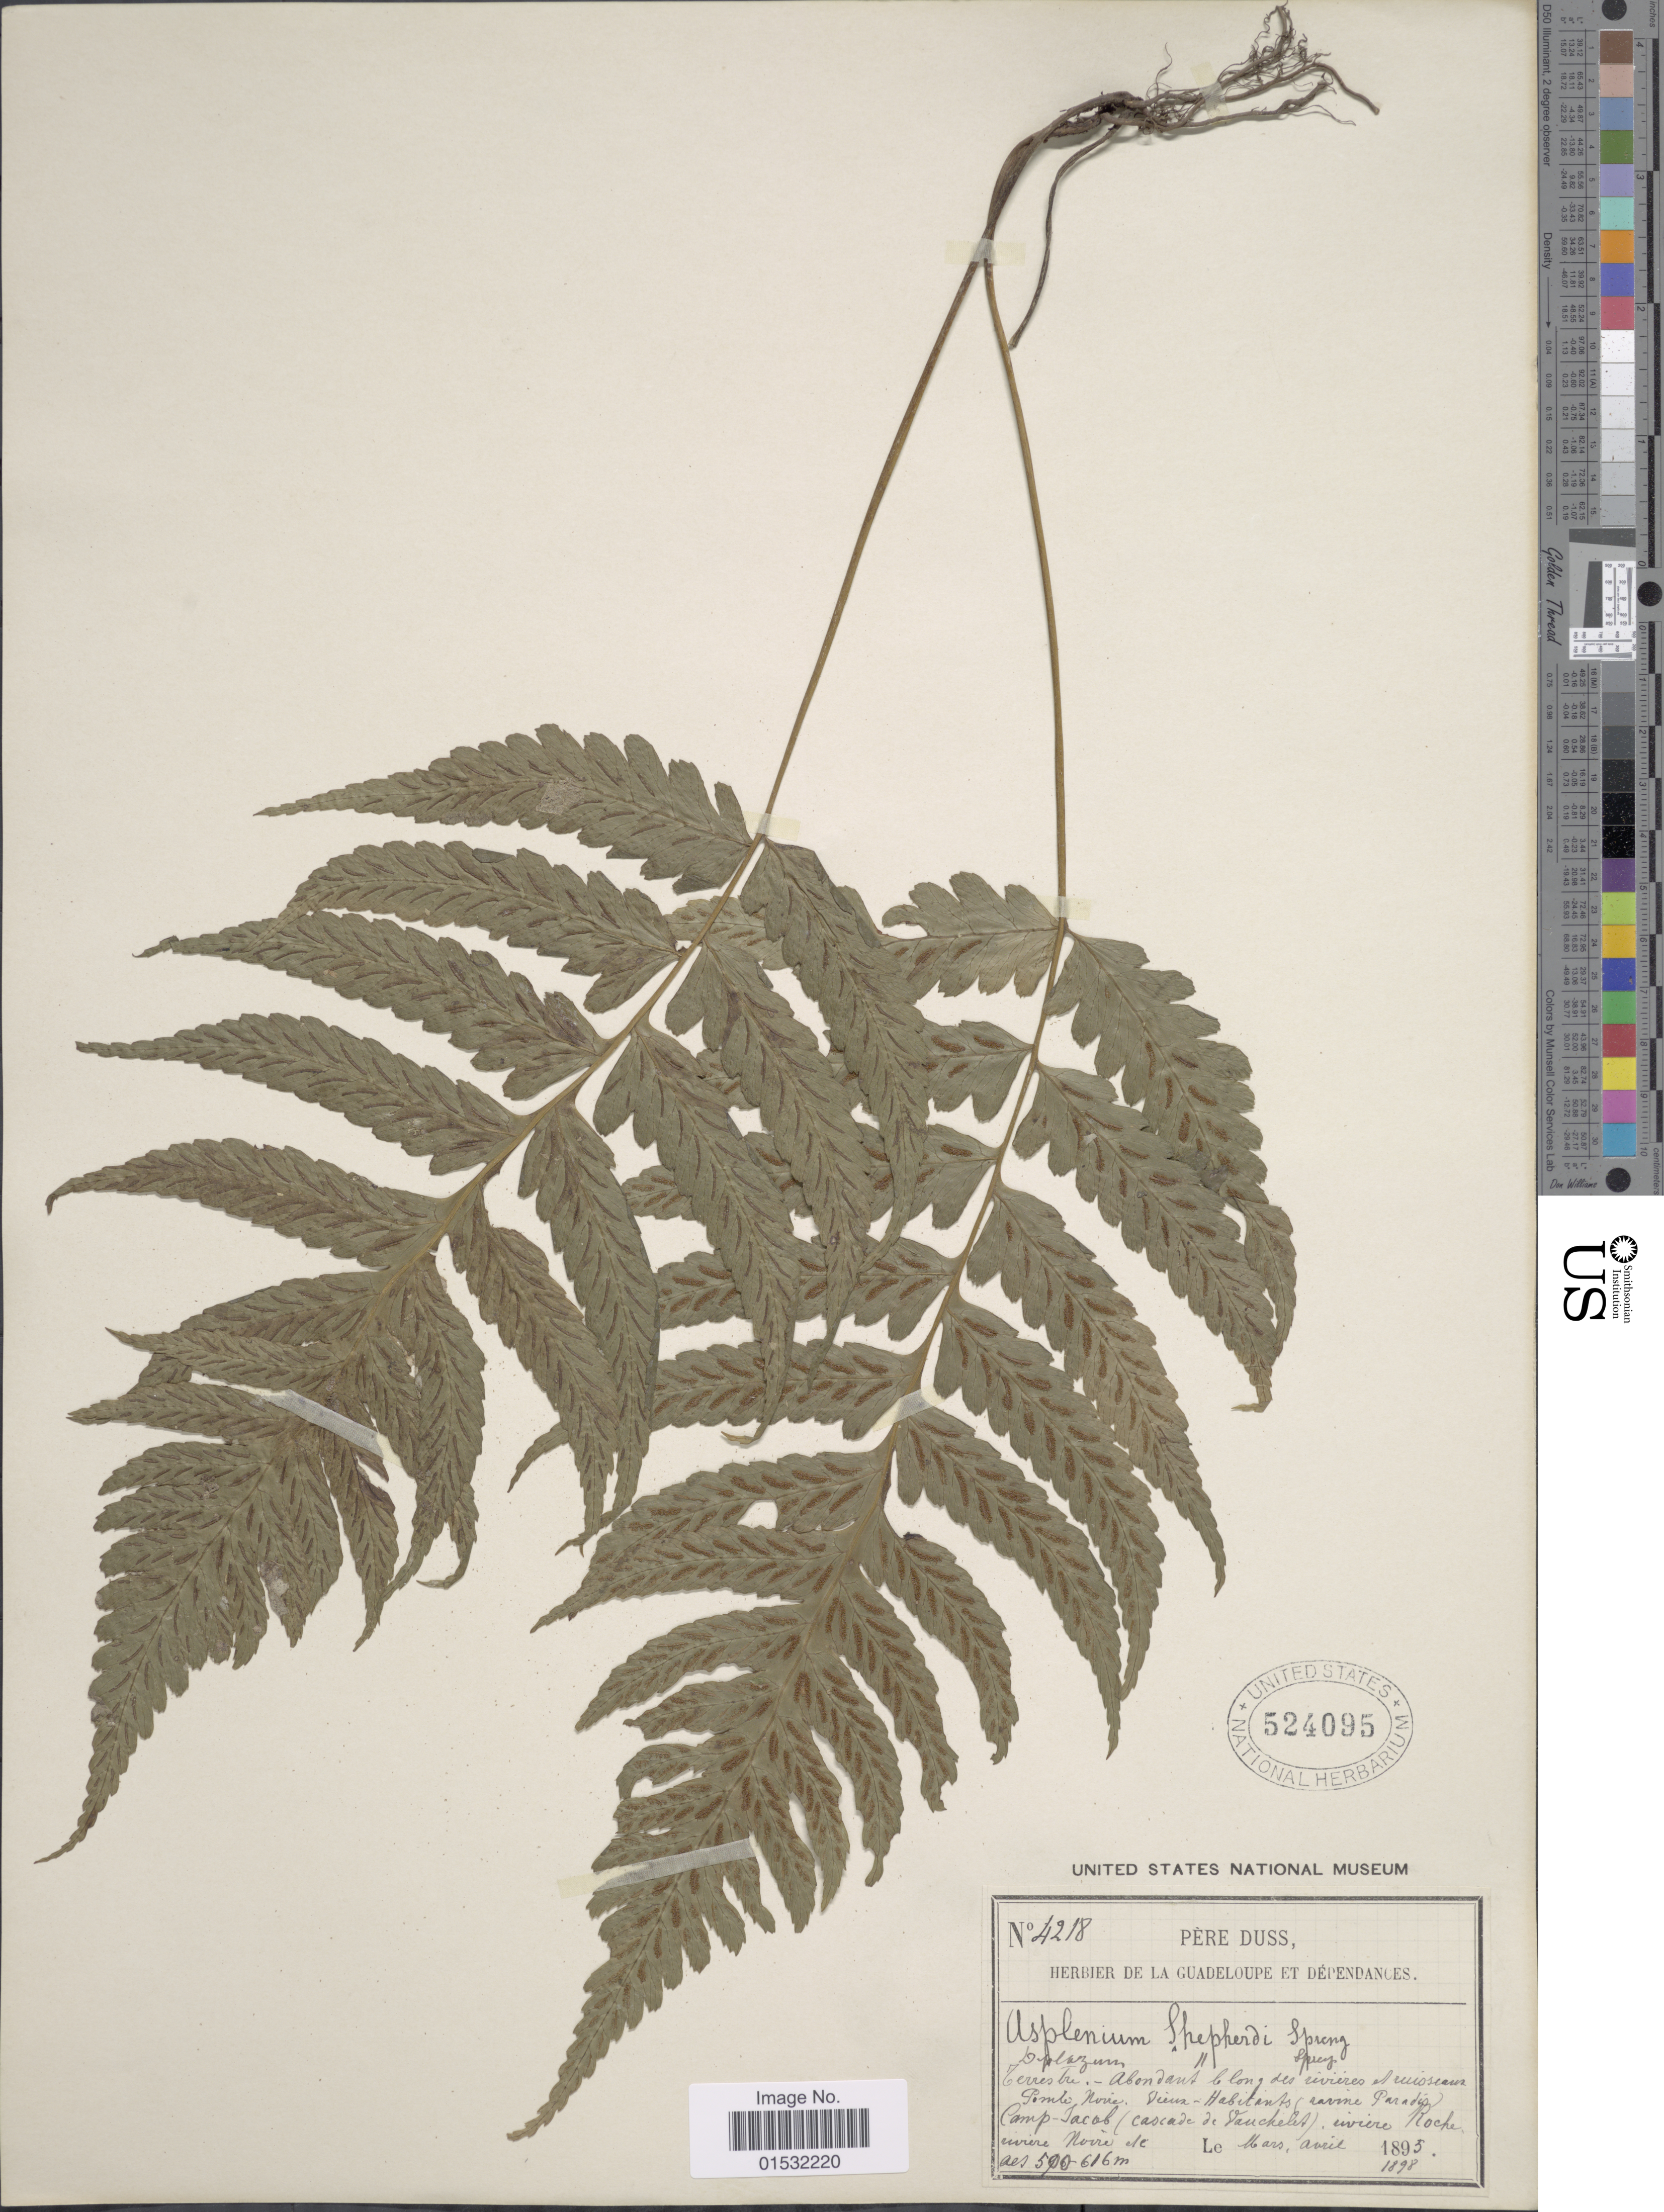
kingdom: Plantae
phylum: Tracheophyta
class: Polypodiopsida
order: Polypodiales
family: Athyriaceae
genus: Diplazium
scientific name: Diplazium cristatum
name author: (Desr.) Alston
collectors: Père Duss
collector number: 4218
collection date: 1895-03/1898-04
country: Guadeloupe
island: Basse Terre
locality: Pointe Noire. Vieux-Habitants (ravine Paradis). Camp-Jacob (Cascade Vauchelet), Rivière Roche, Rivière Noire etc.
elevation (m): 500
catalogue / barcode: US 524095